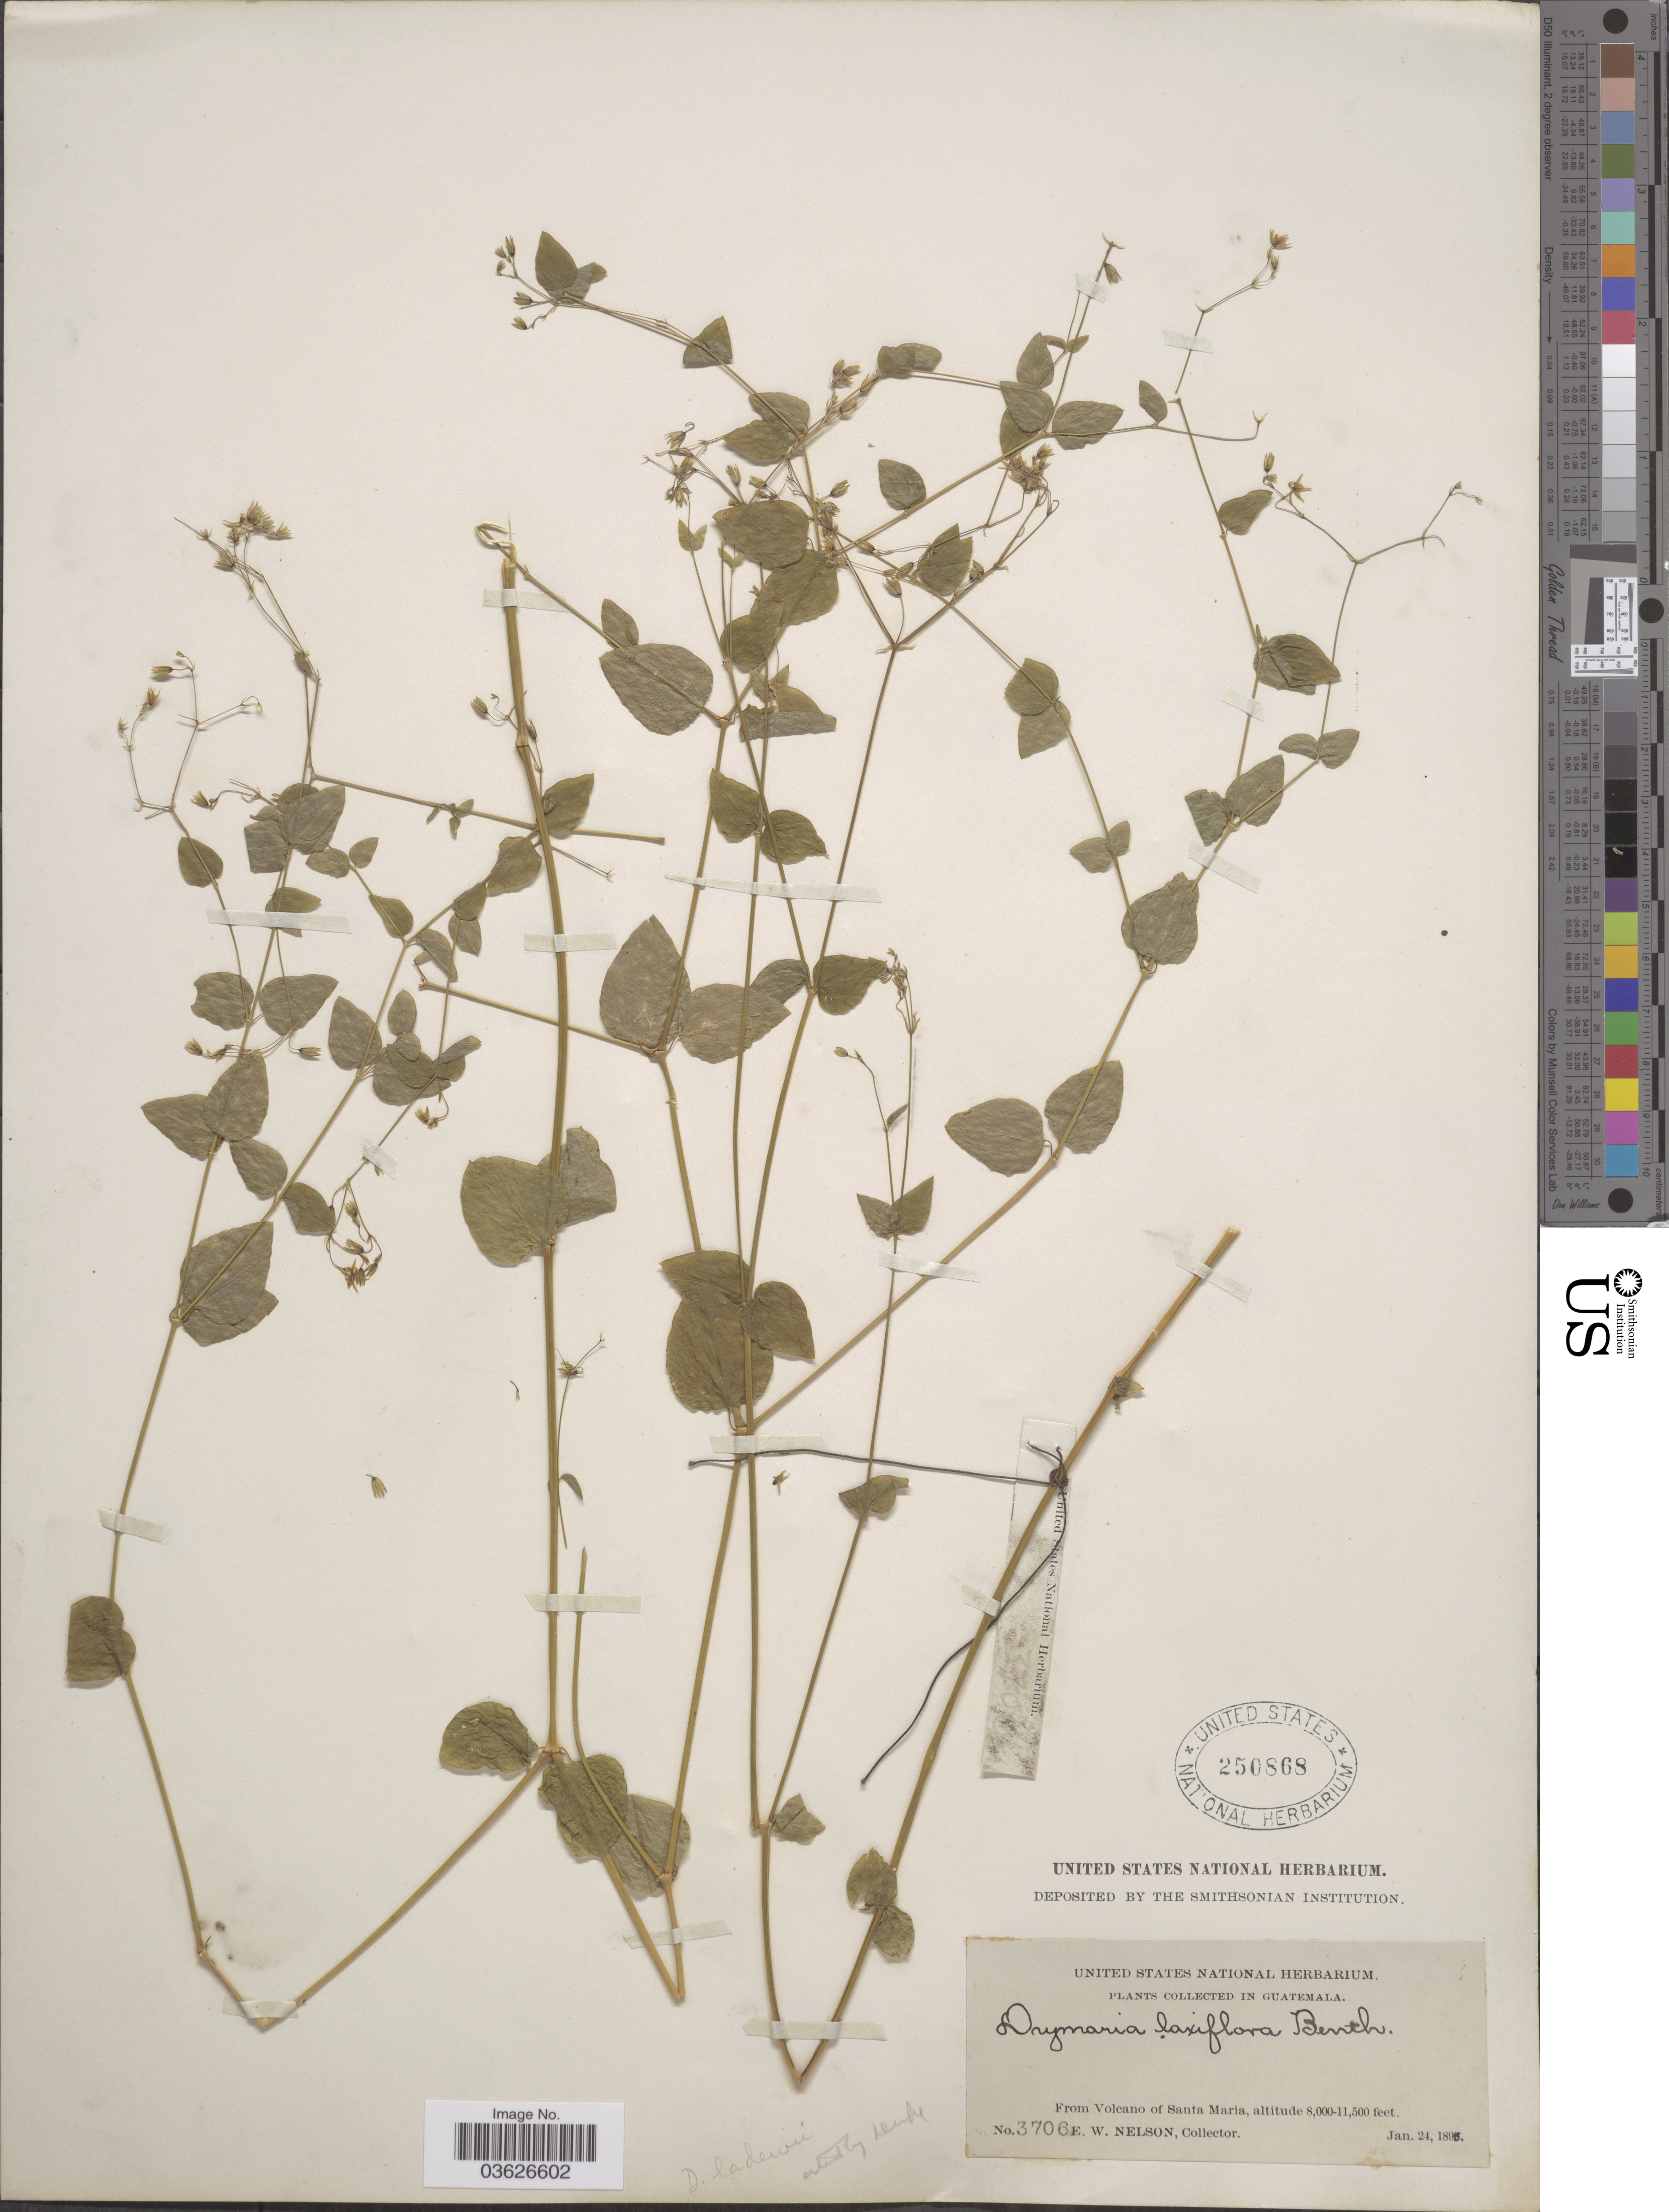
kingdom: Plantae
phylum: Tracheophyta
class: Magnoliopsida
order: Caryophyllales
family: Caryophyllaceae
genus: Drymaria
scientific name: Drymaria ladewii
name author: Rusby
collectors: E. W. Nelson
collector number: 3706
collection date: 1895-01-24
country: Guatemala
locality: From Volcano of Santa Maria.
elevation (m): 2438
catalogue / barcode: US 250868